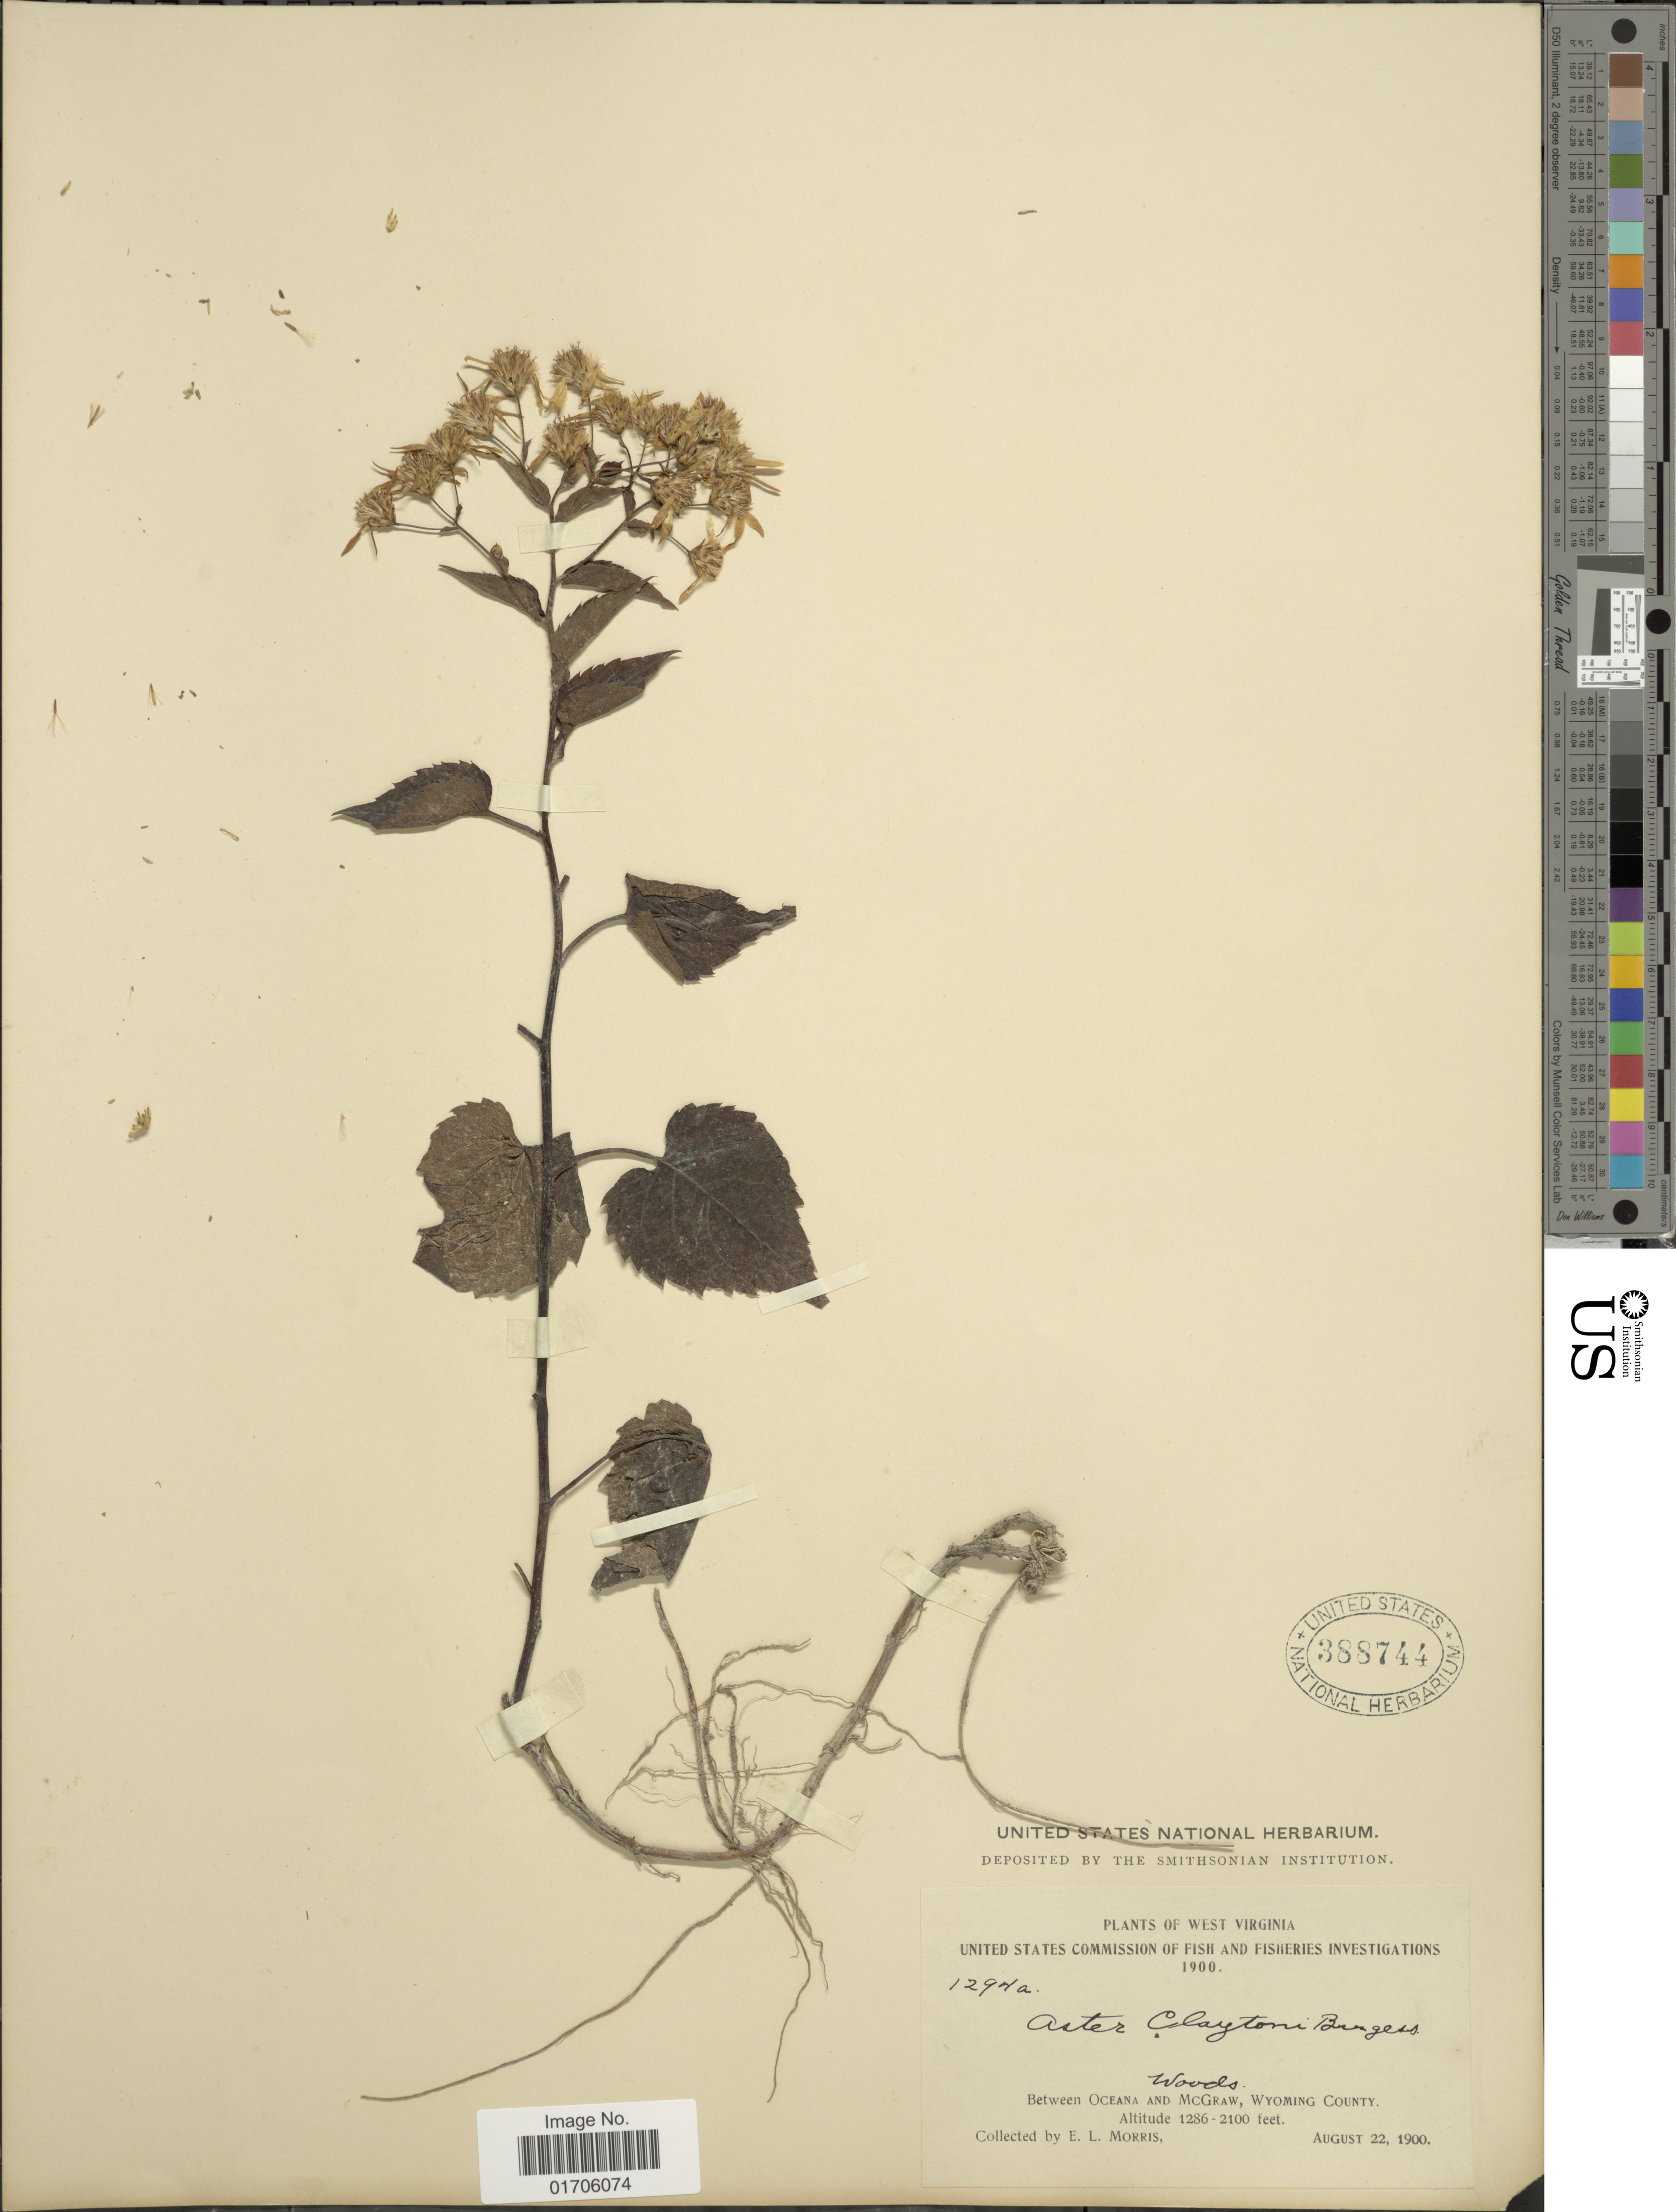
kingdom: Plantae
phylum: Tracheophyta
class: Magnoliopsida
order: Asterales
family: Asteraceae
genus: Aster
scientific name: Aster claytonii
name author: E.S. Burgess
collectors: E. Morris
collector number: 1294a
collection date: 1900-08-22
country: United States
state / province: Wyoming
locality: West Virginia. Woods. Between Oceana and McGraw, Wyoming County.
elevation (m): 392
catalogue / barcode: US 388744